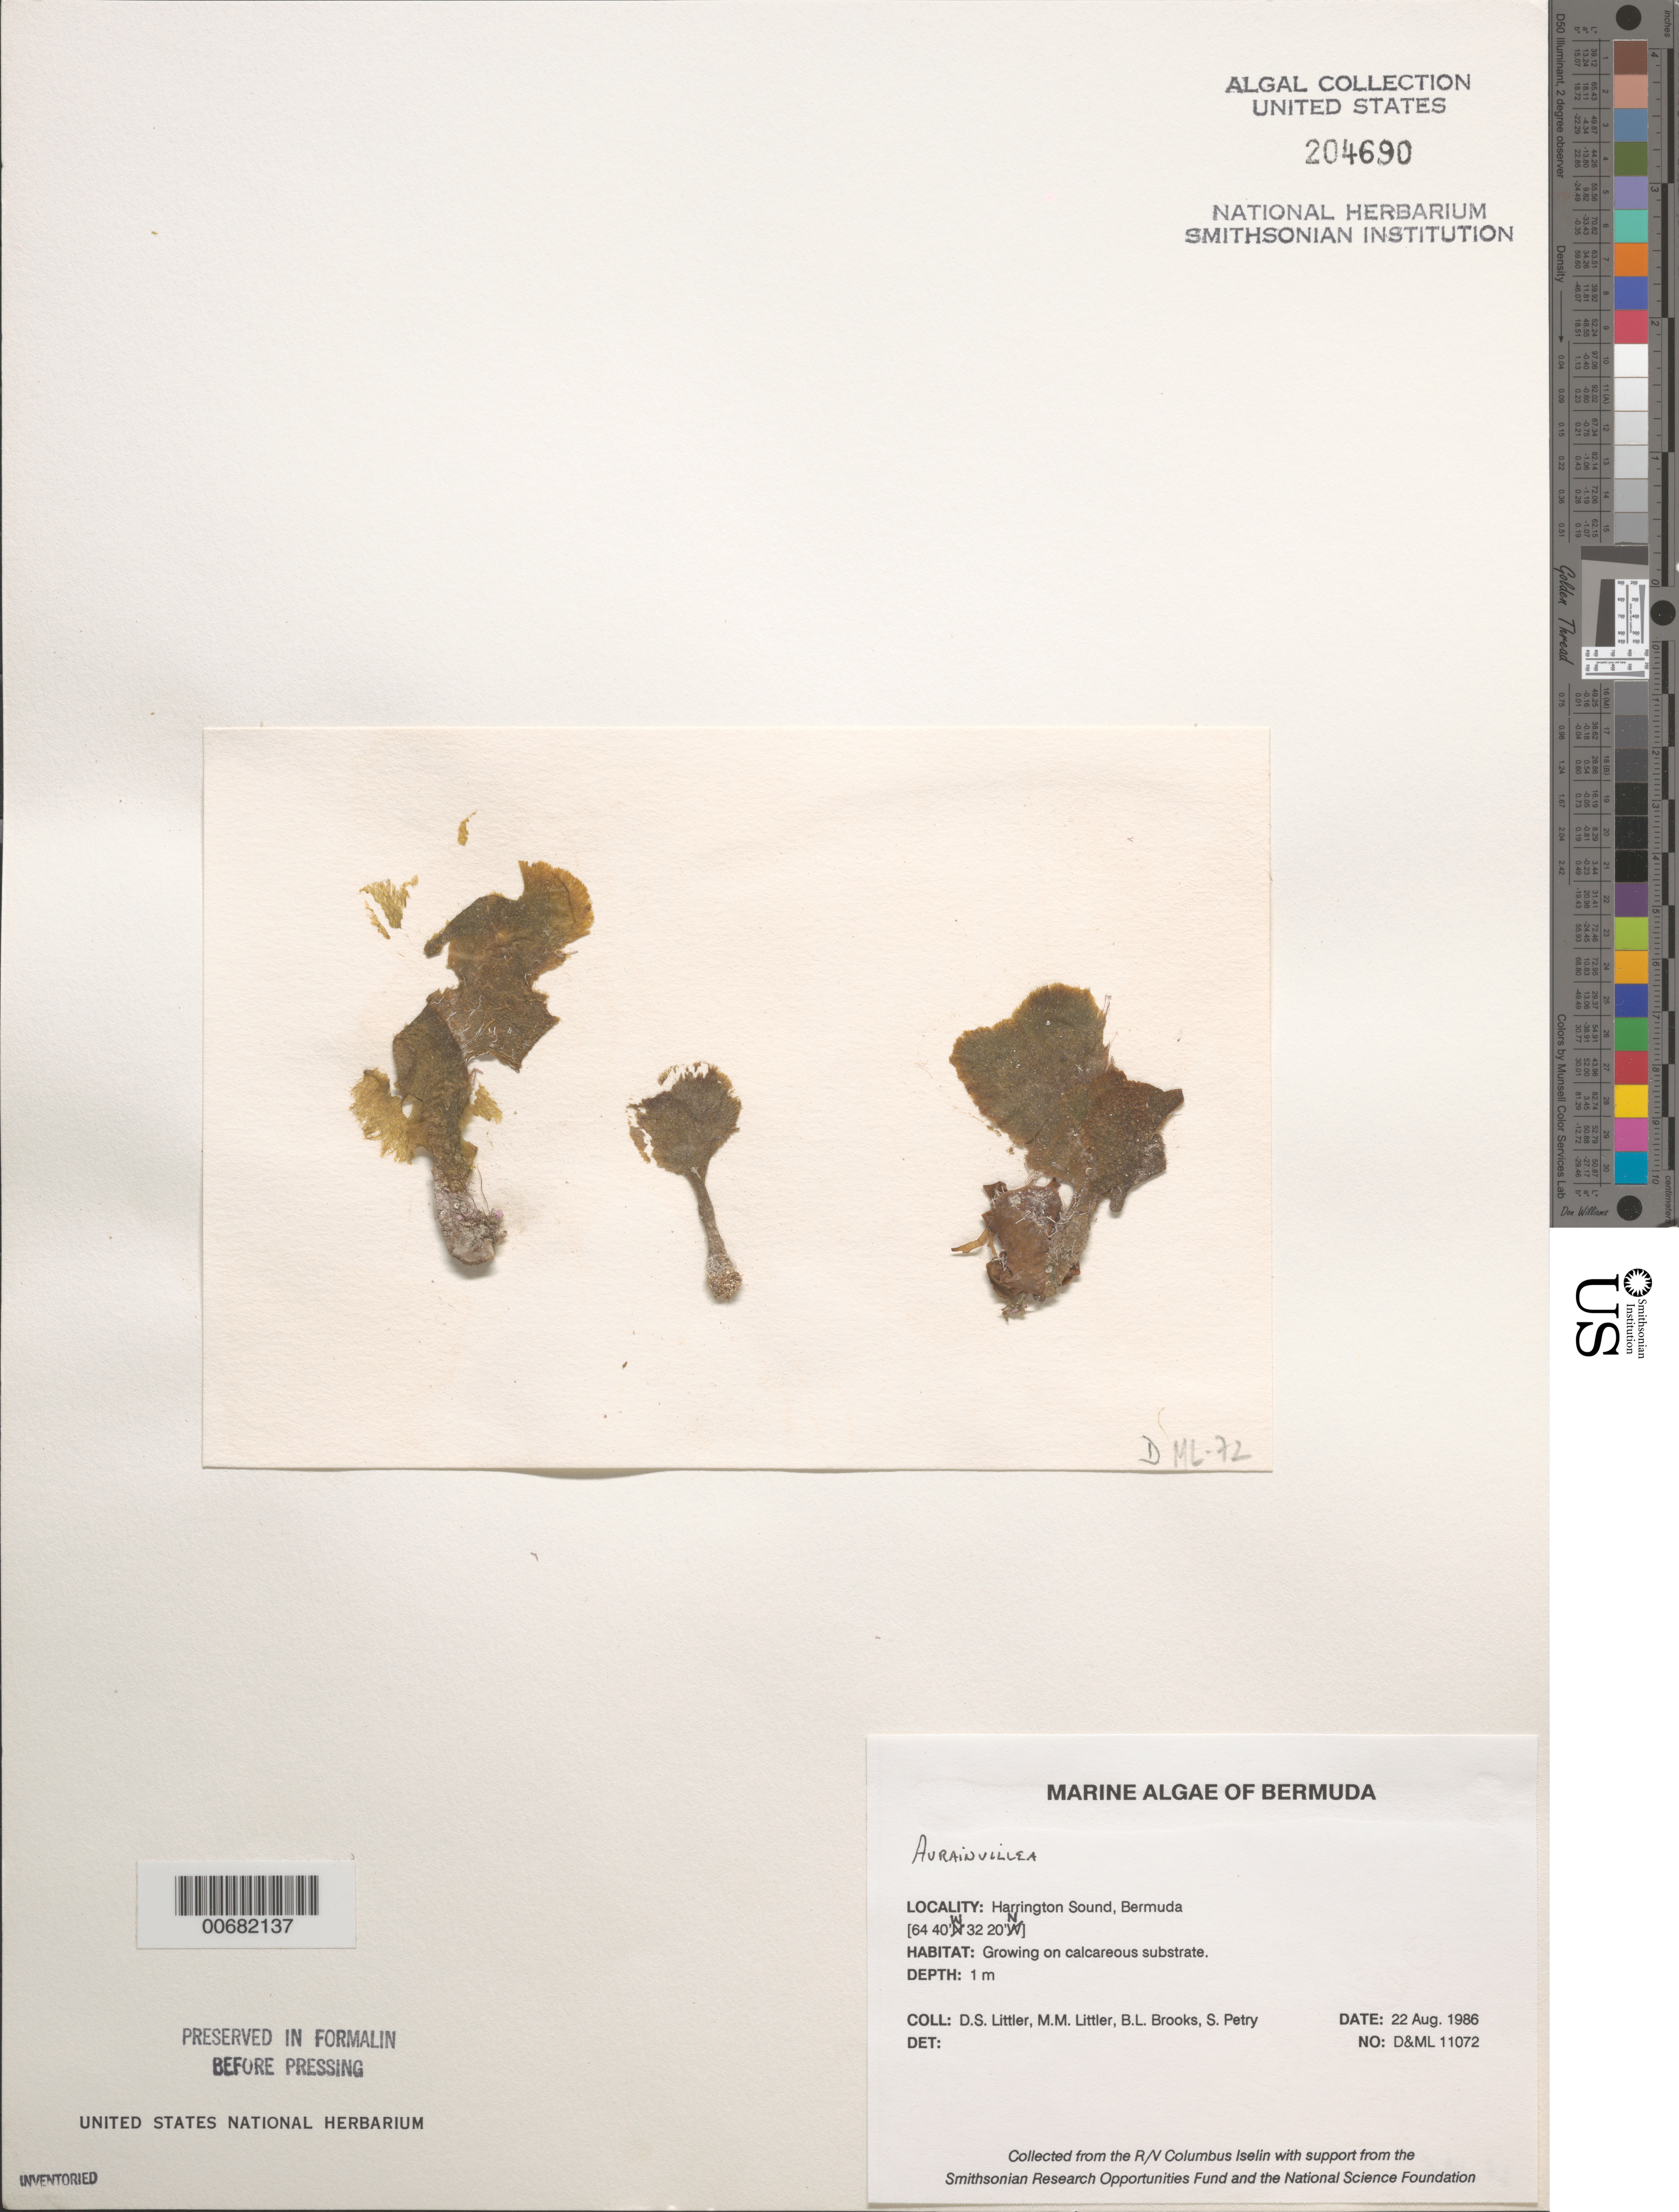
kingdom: Plantae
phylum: Chlorophyta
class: Ulvophyceae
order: Bryopsidales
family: Dichotomosiphonaceae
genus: Avrainvillea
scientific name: Avrainvillea sp.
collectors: D. S. Littler, M. M. Littler, B. Brooks & S. Petry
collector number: D&ML 11072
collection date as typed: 22 Aug 1986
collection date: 1986-08-22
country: Bermuda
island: Bermuda Island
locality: Harrington Sound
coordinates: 32 20' N, 64 40' W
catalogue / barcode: US 204690